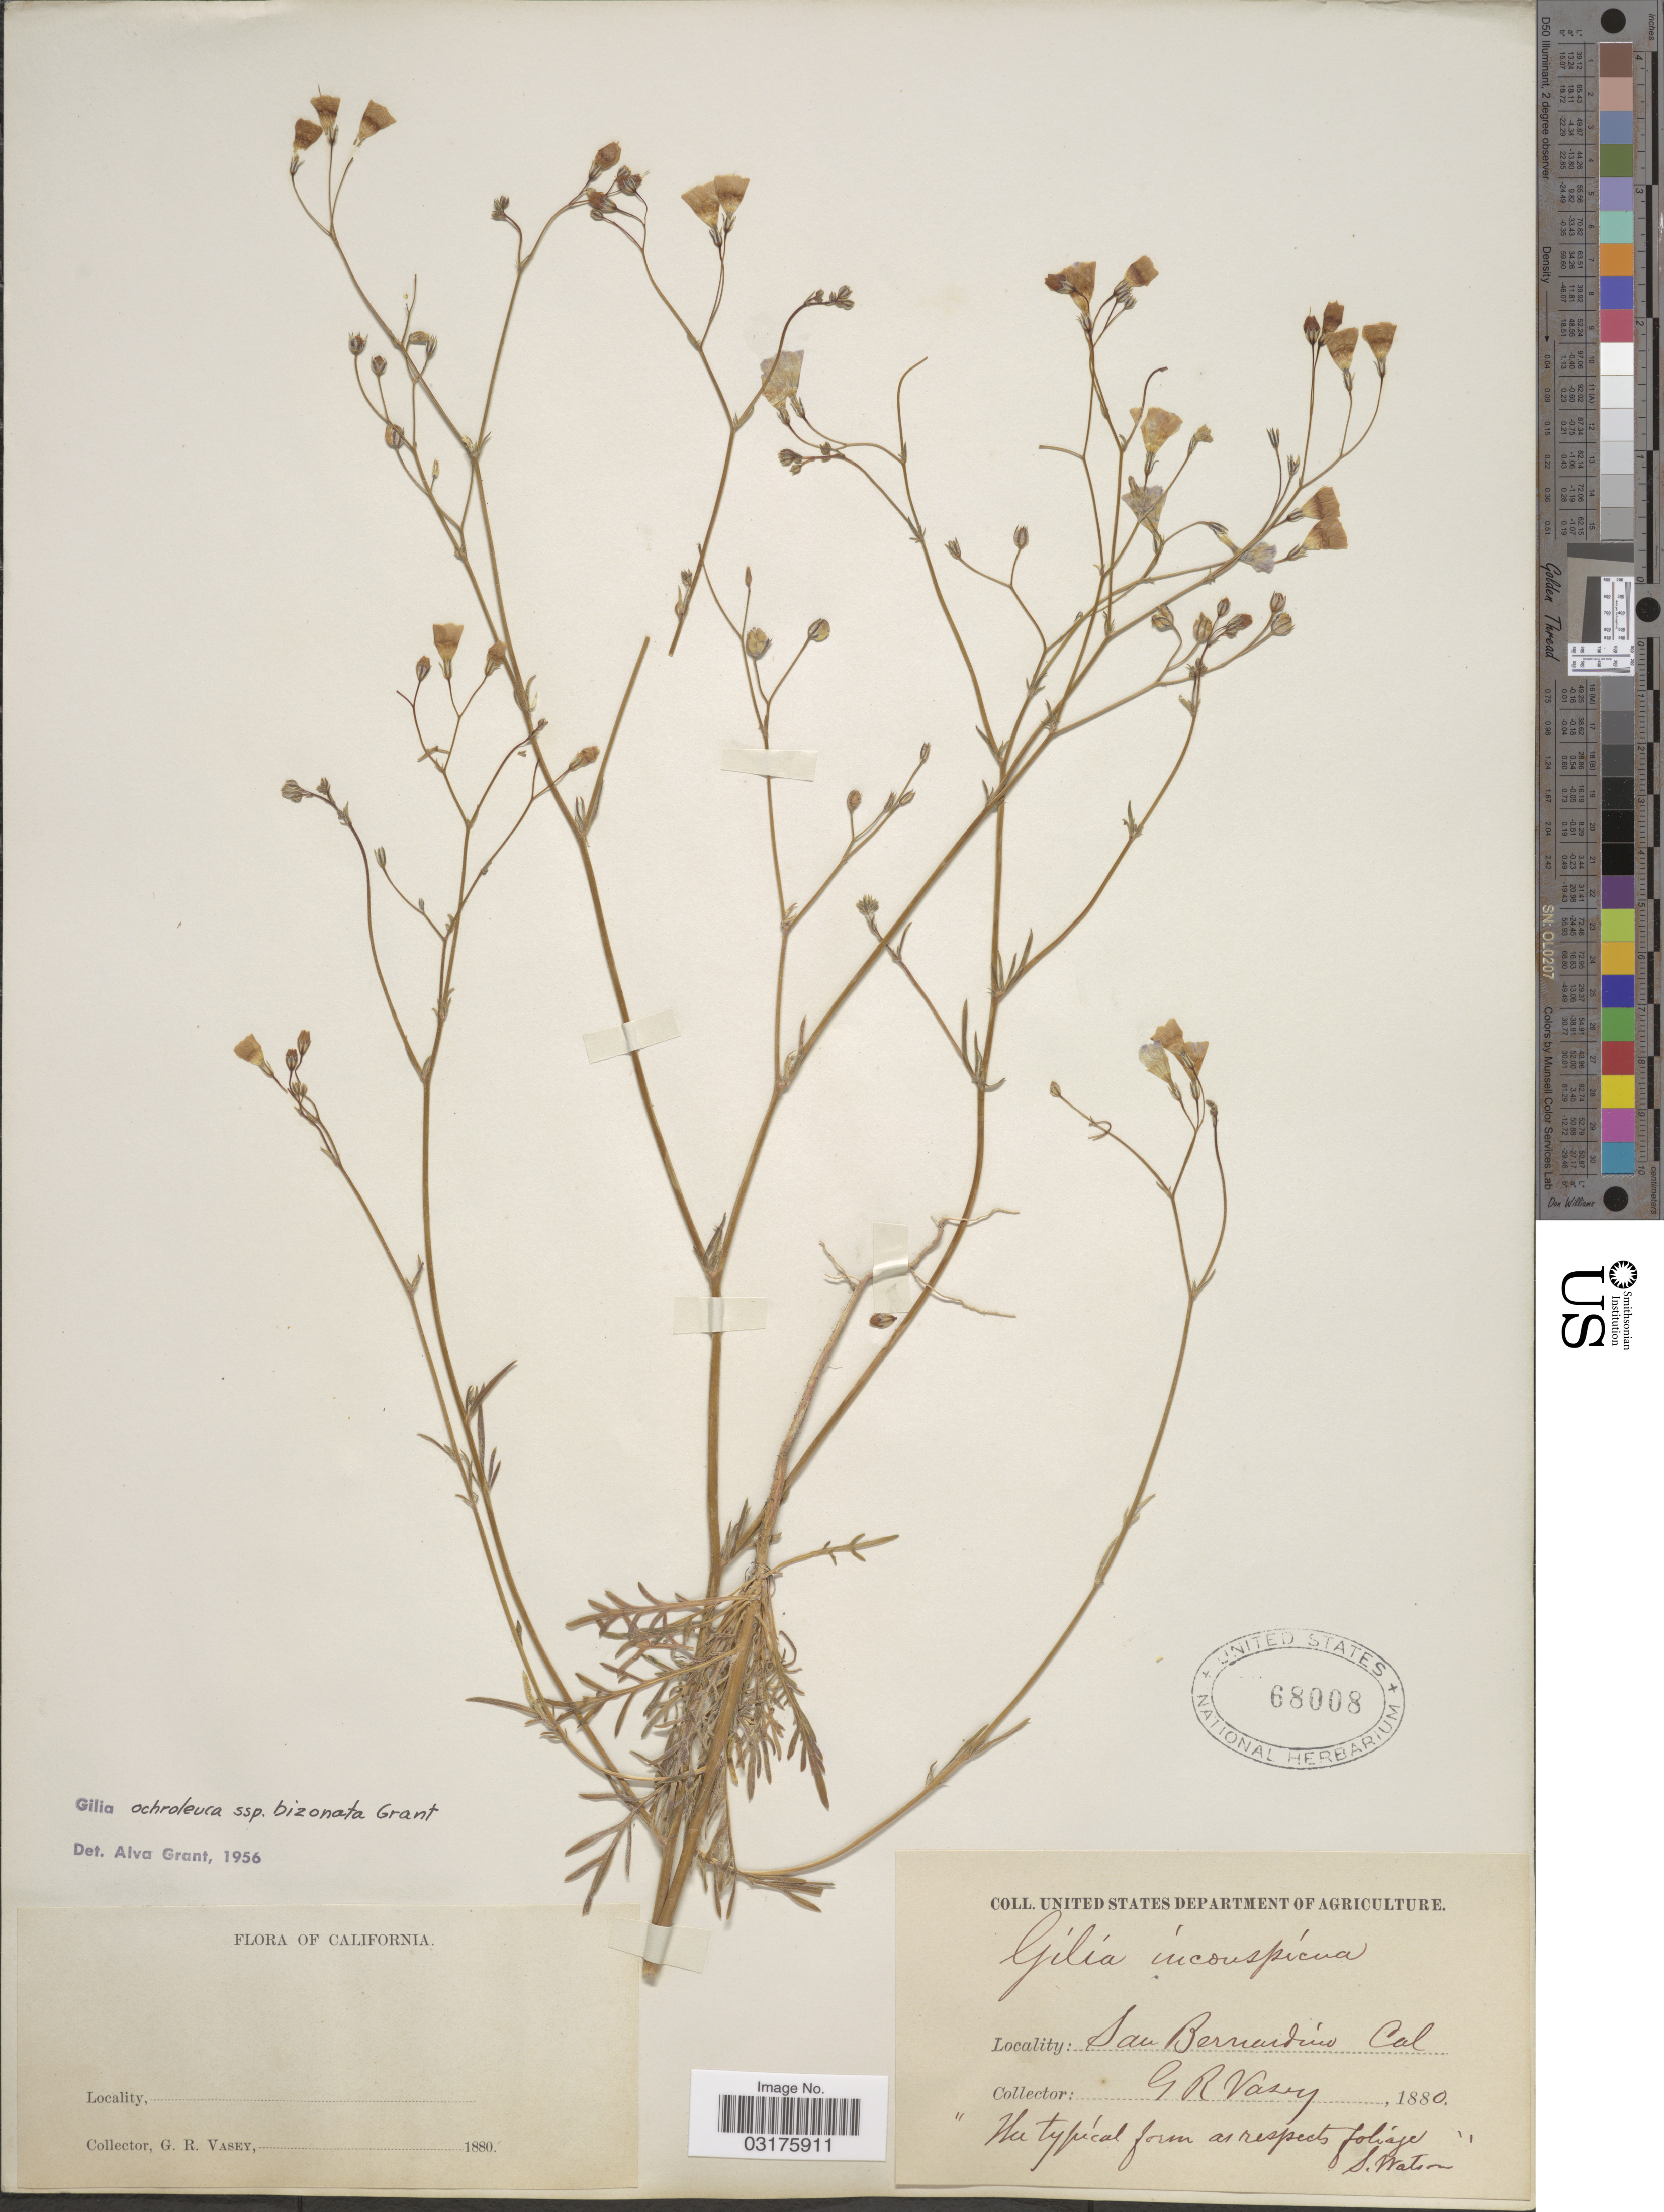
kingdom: Plantae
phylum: Tracheophyta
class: Magnoliopsida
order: Ericales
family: Polemoniaceae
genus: Gilia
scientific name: Gilia ochroleuca subsp. bizonata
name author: A.D. Grant & V.E. Grant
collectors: G. R. Vasey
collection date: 1880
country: United States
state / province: California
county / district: San Bernardino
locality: San Bernardino.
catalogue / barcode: US 68008